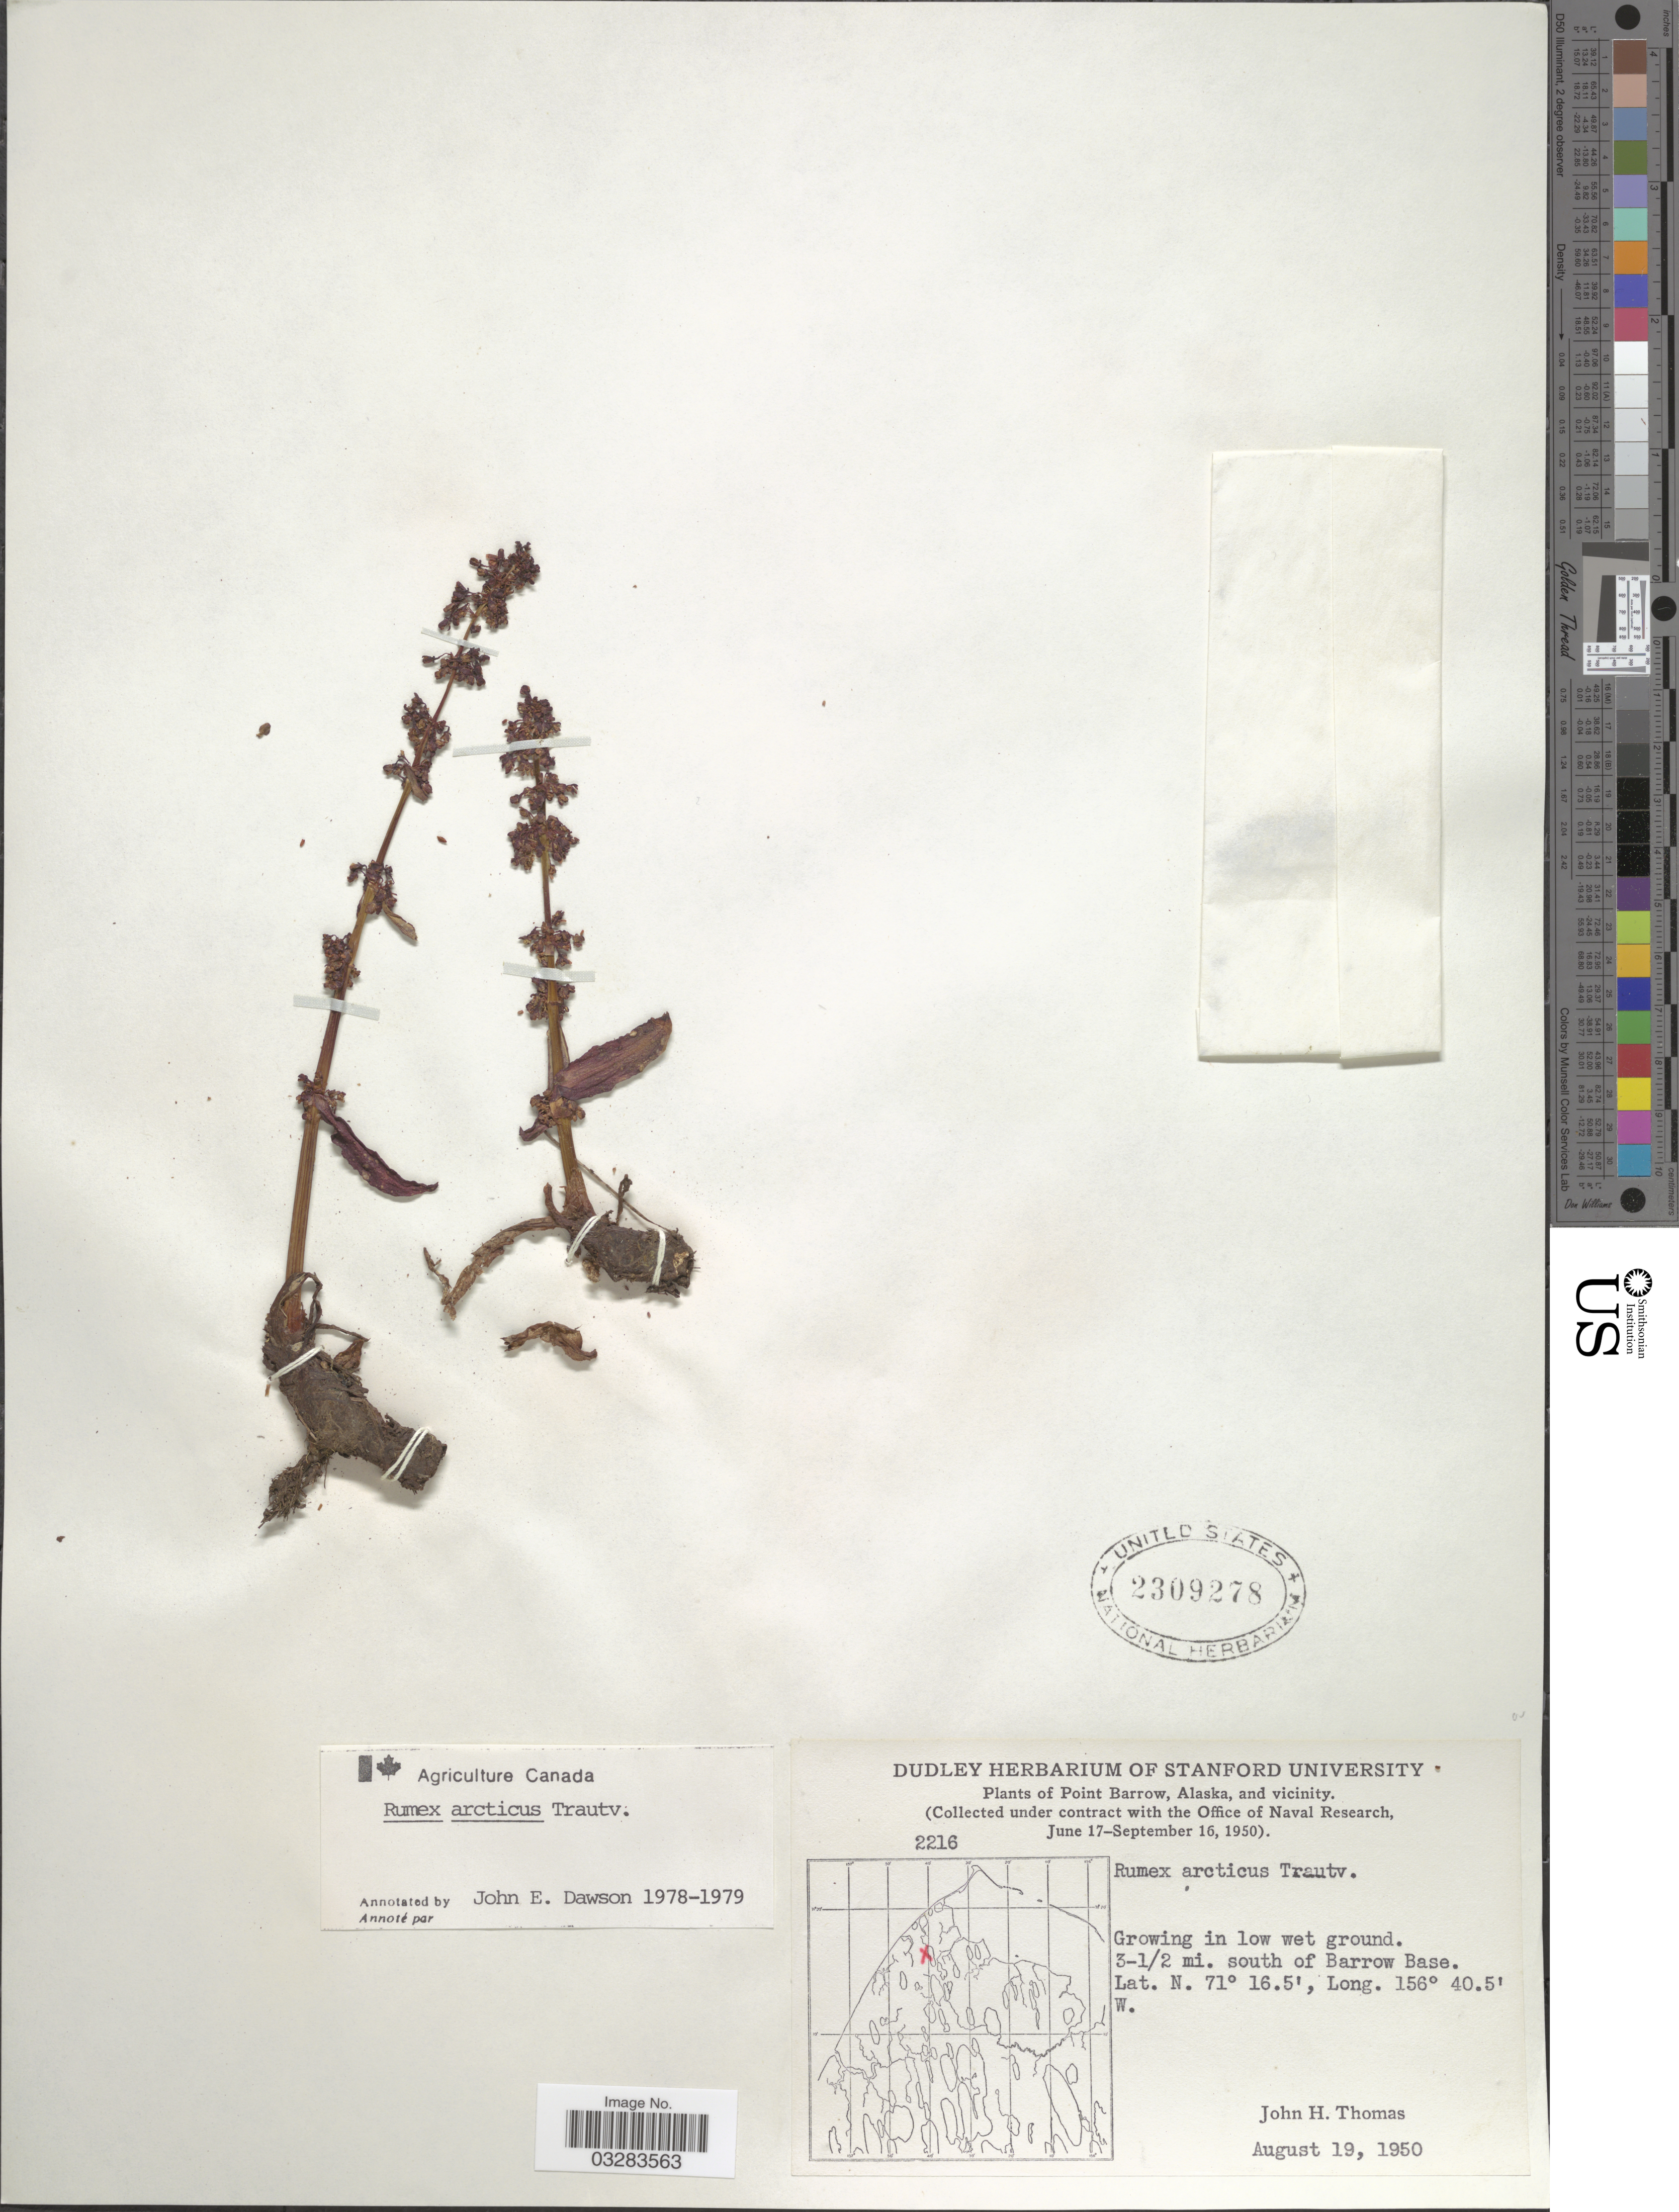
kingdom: Plantae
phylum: Tracheophyta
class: Magnoliopsida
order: Caryophyllales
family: Polygonaceae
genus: Rumex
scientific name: Rumex arcticus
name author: Trautv.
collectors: J. H. Thomas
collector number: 2216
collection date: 1950-08-19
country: United States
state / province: Alaska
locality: Point Barrow, Alaska, and vicinity. 3-1/2 mi. south of Barrow Base.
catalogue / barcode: US 2309278